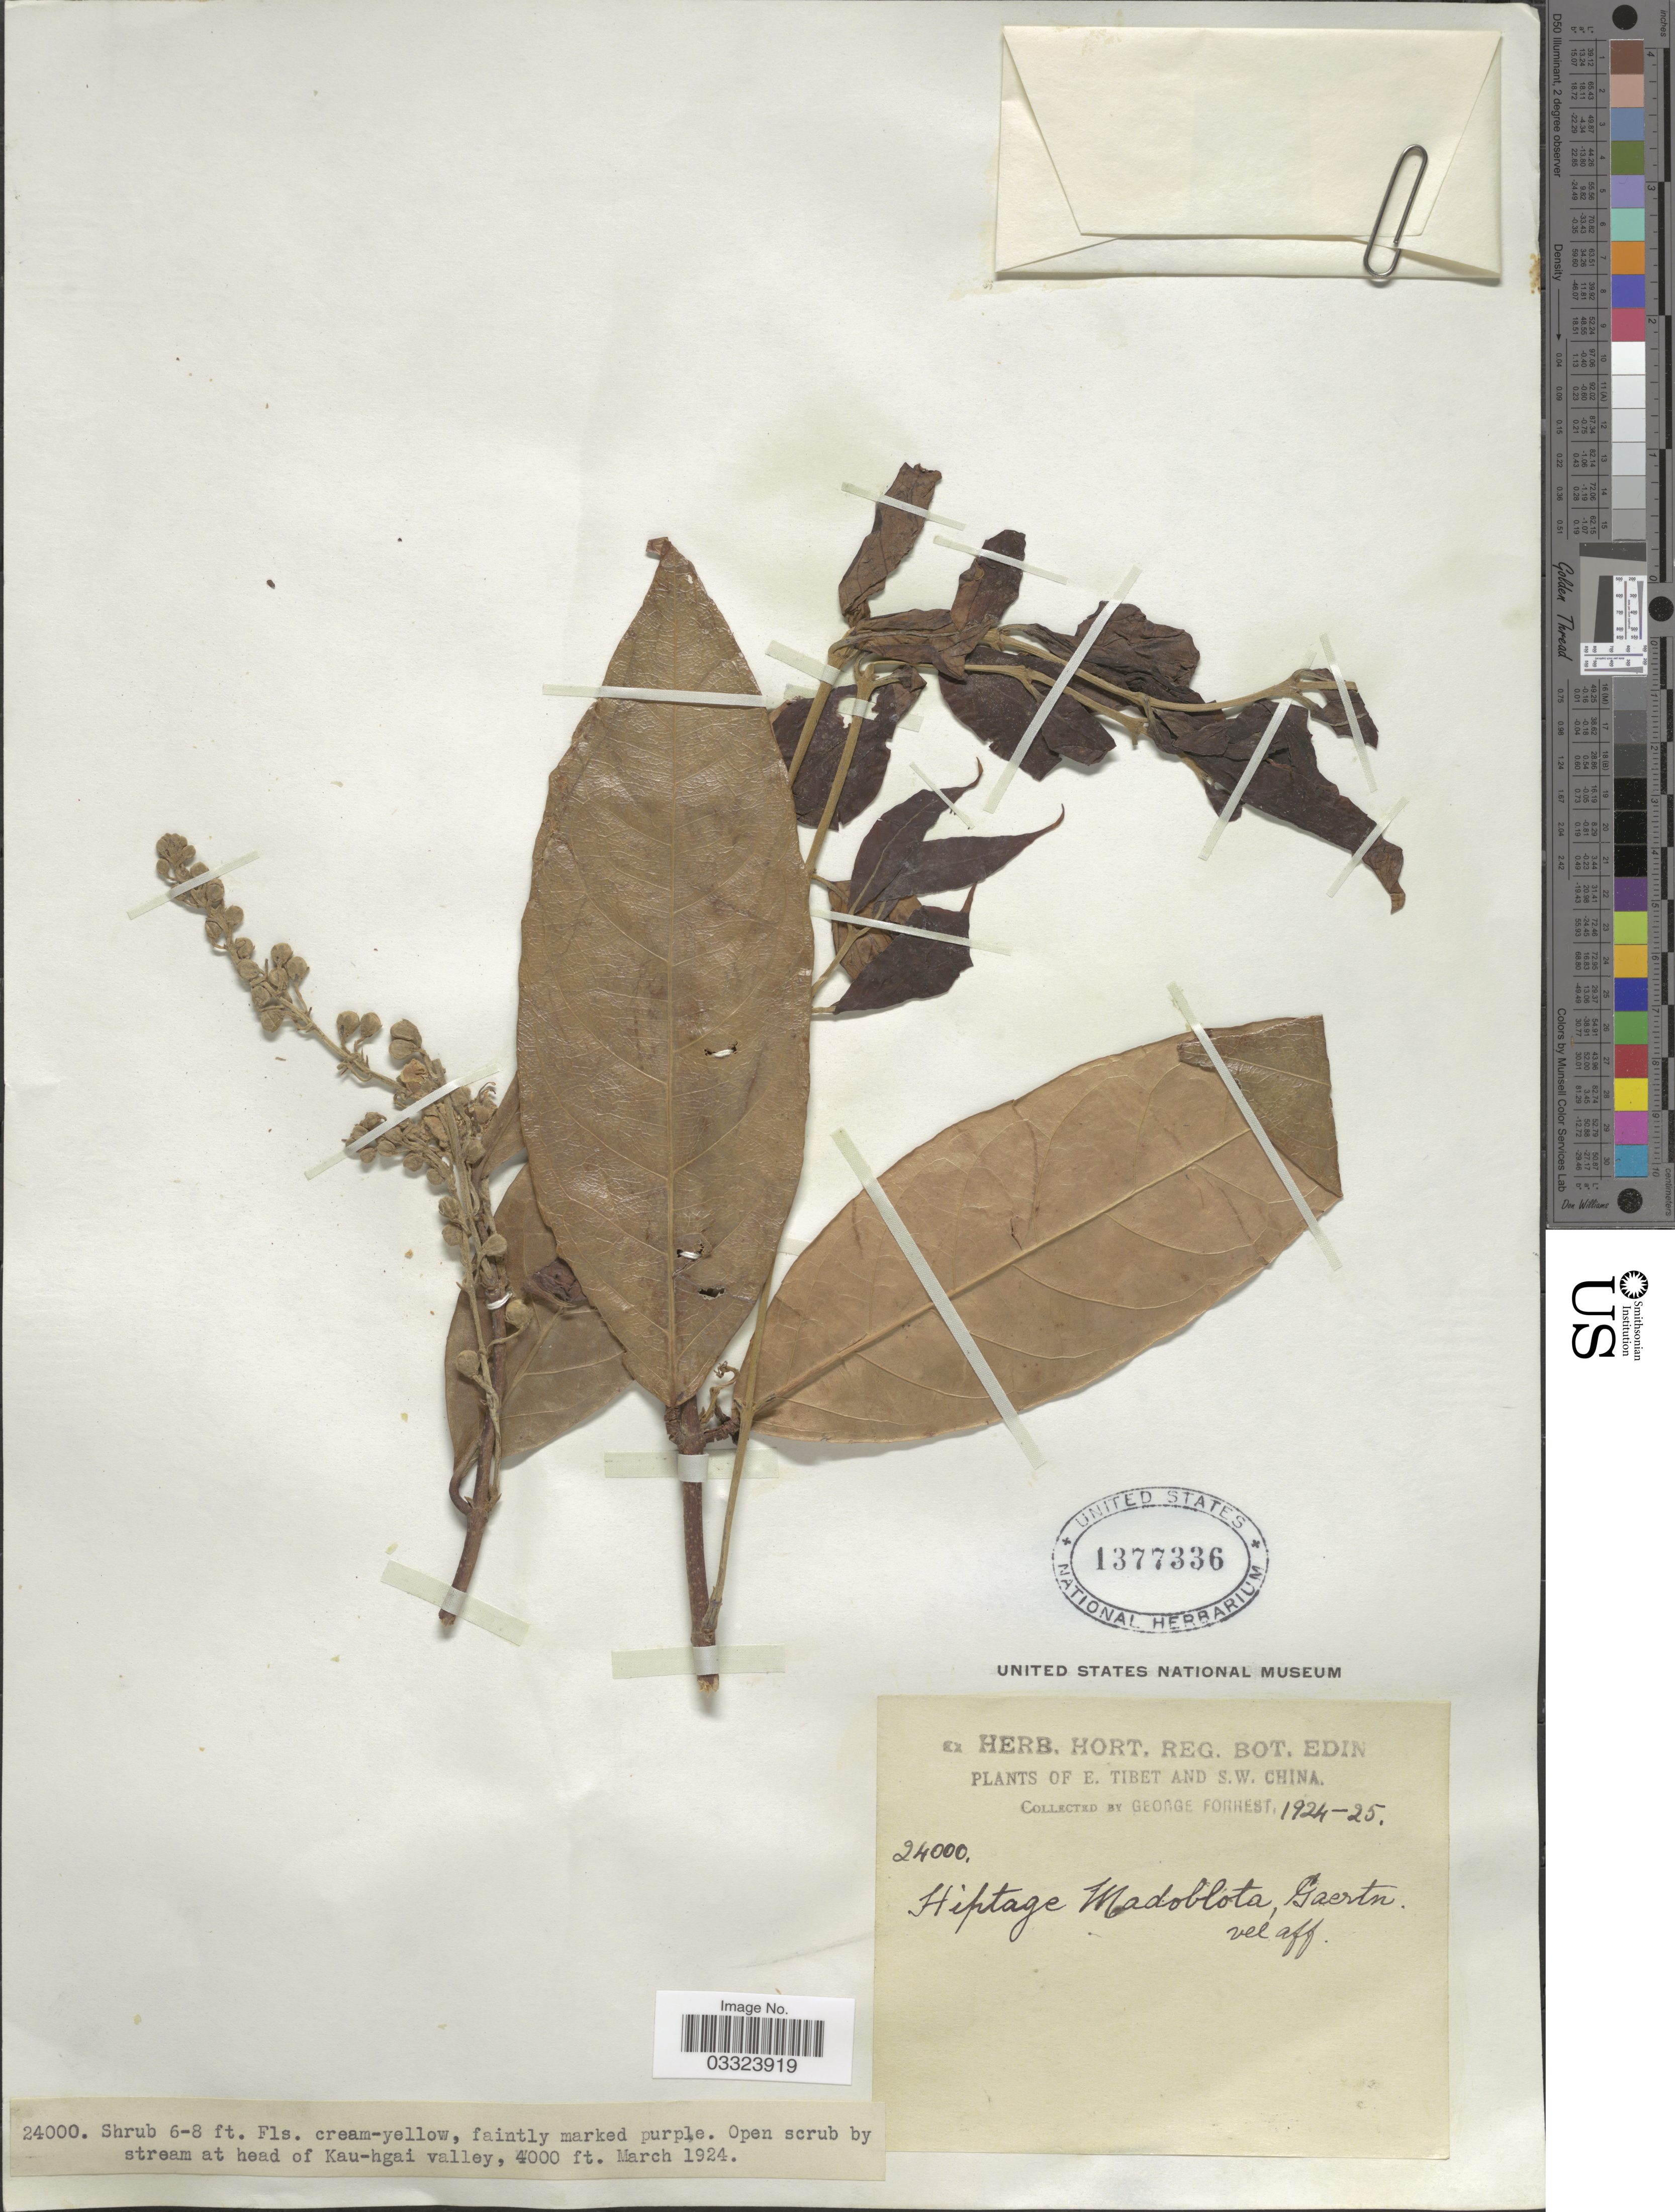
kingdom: Plantae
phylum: Tracheophyta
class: Magnoliopsida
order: Malpighiales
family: Malpighiaceae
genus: Hiptage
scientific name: Hiptage benghalensis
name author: (L.) Kurz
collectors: G. Forrest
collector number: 24000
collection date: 1924-03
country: China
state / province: Xizang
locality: E. Tibet and S.W. China, Open scrub by stream at head of Kau-hgai valley.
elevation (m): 1219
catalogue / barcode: US 1377336